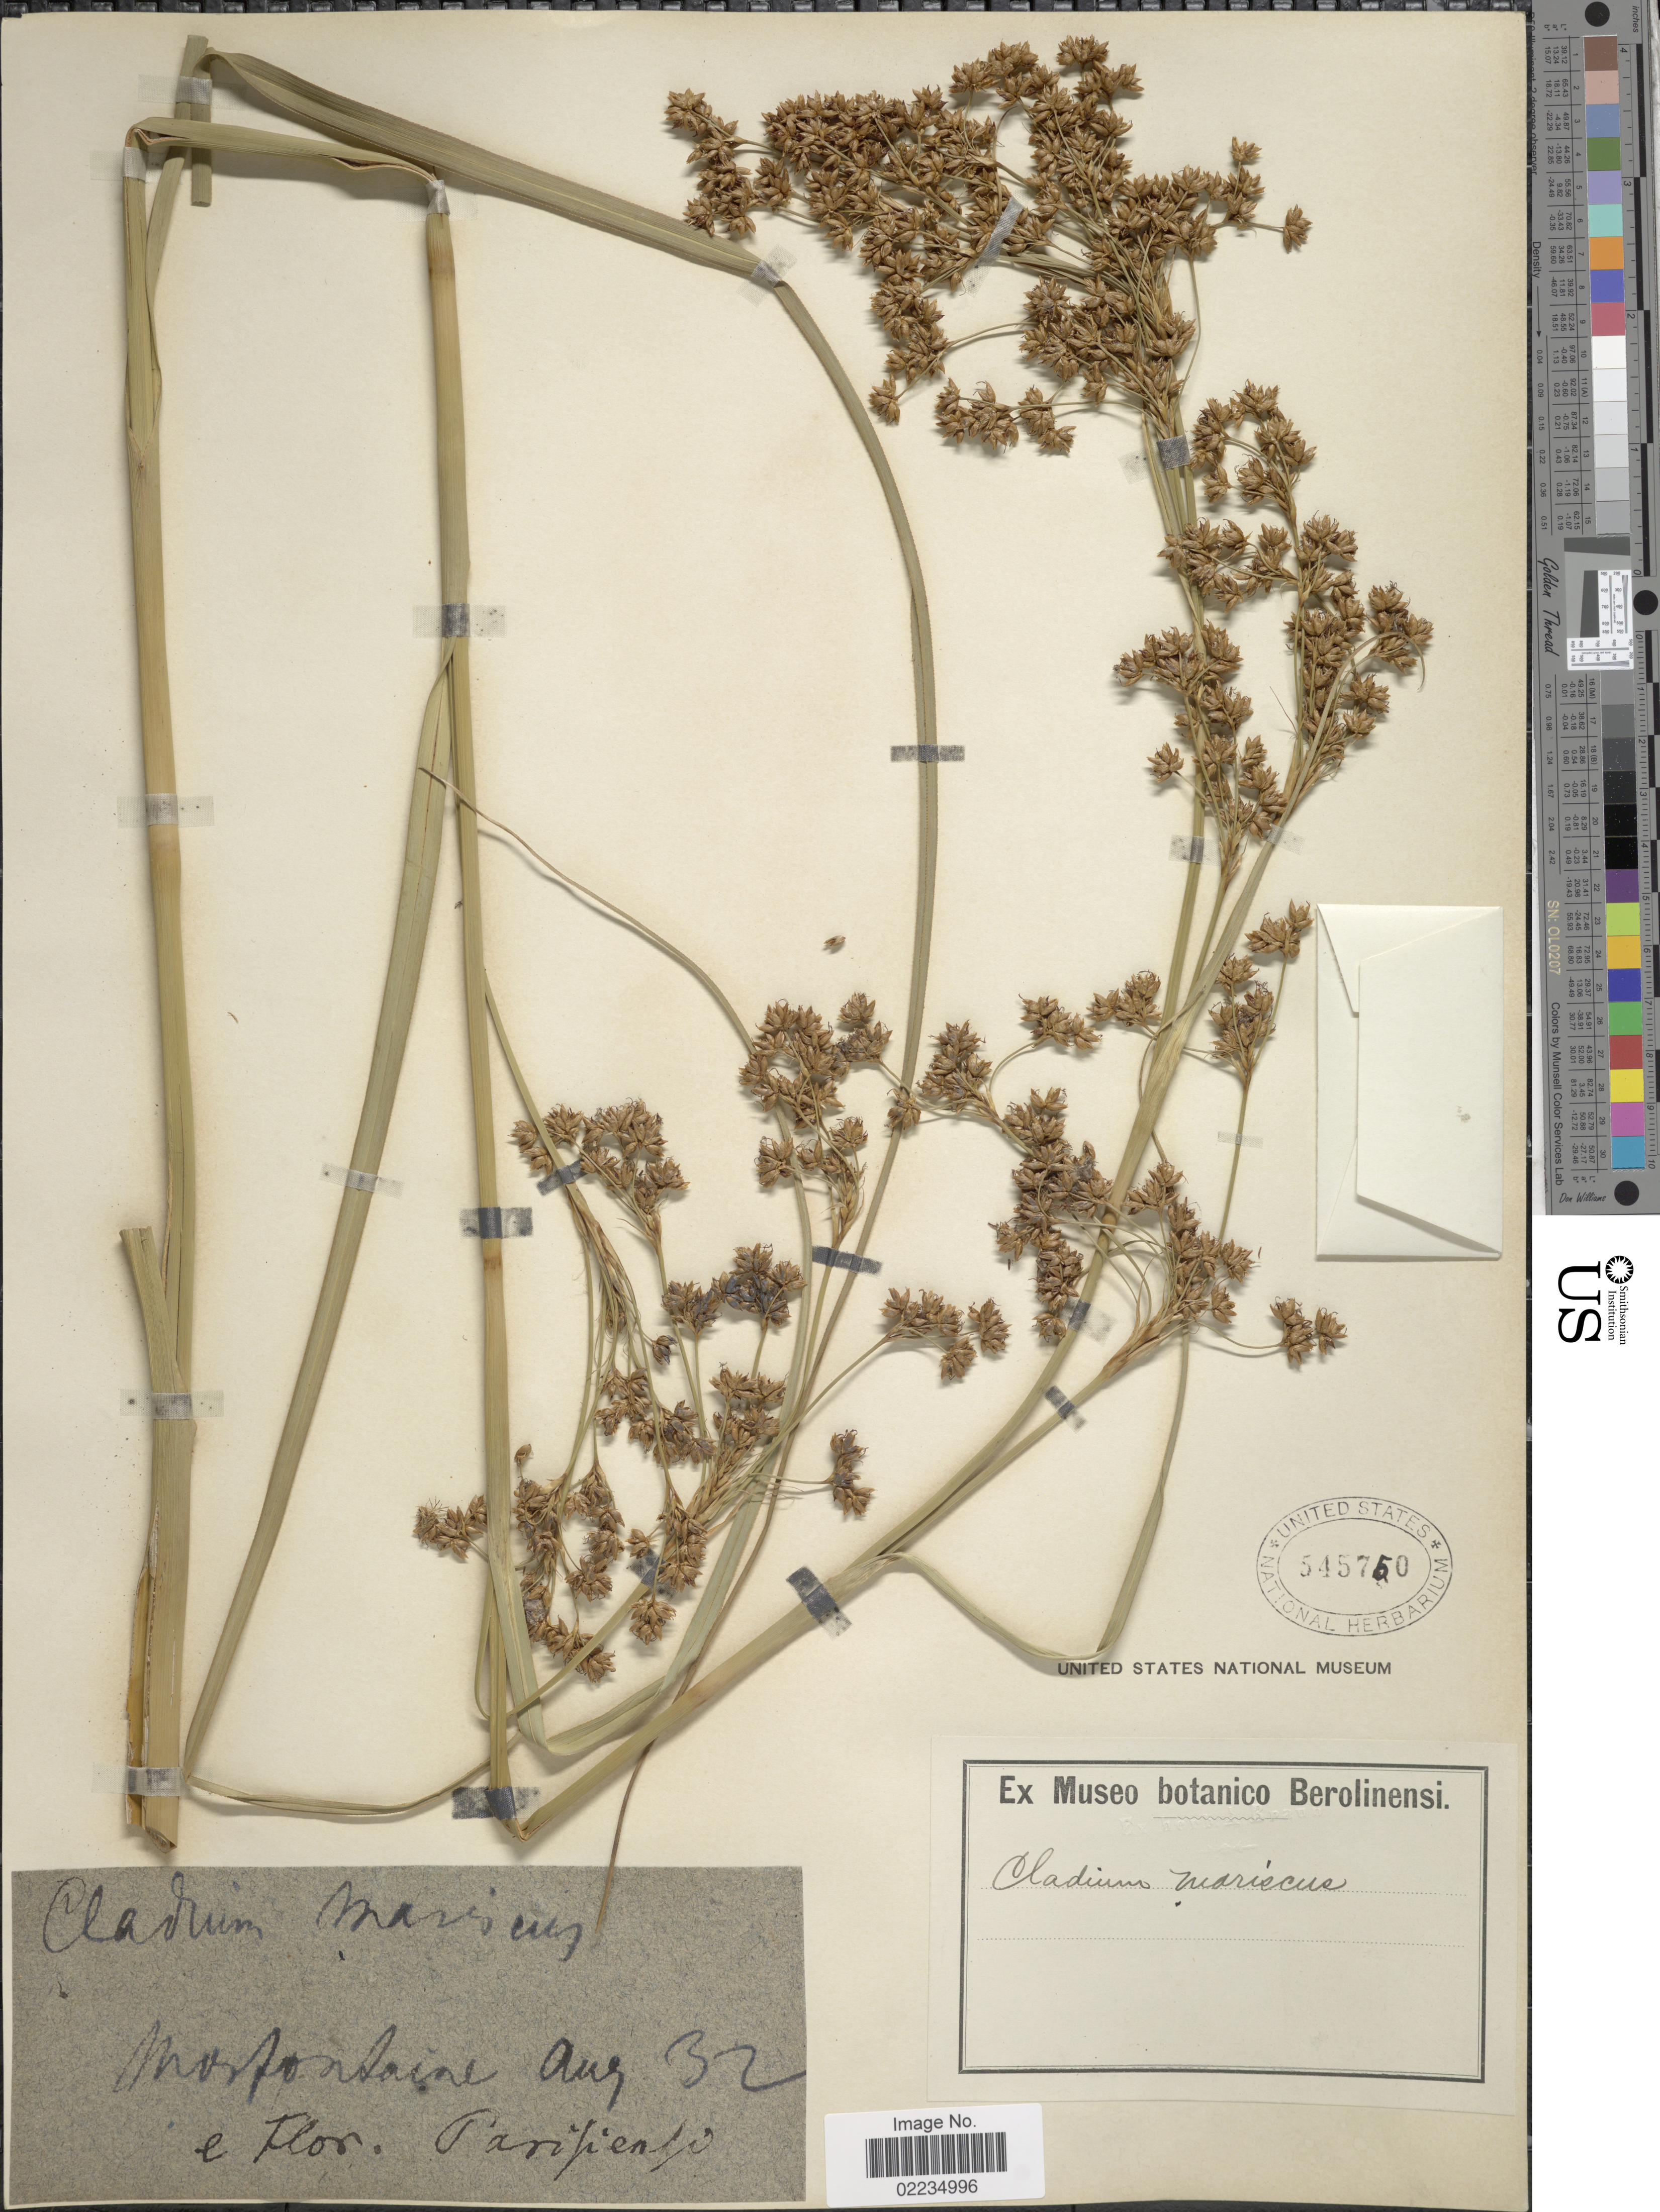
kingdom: Plantae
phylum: Tracheophyta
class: Liliopsida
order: Poales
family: Cyperaceae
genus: Cladium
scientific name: Cladium mariscus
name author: (L.) Pohl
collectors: ex Museo Botanico Berolinensi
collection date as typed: Transcribed d/m/y: /8/32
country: France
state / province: Grand Est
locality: Montpolaire e Flor Tarifiento [interpreted]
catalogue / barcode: US 545750